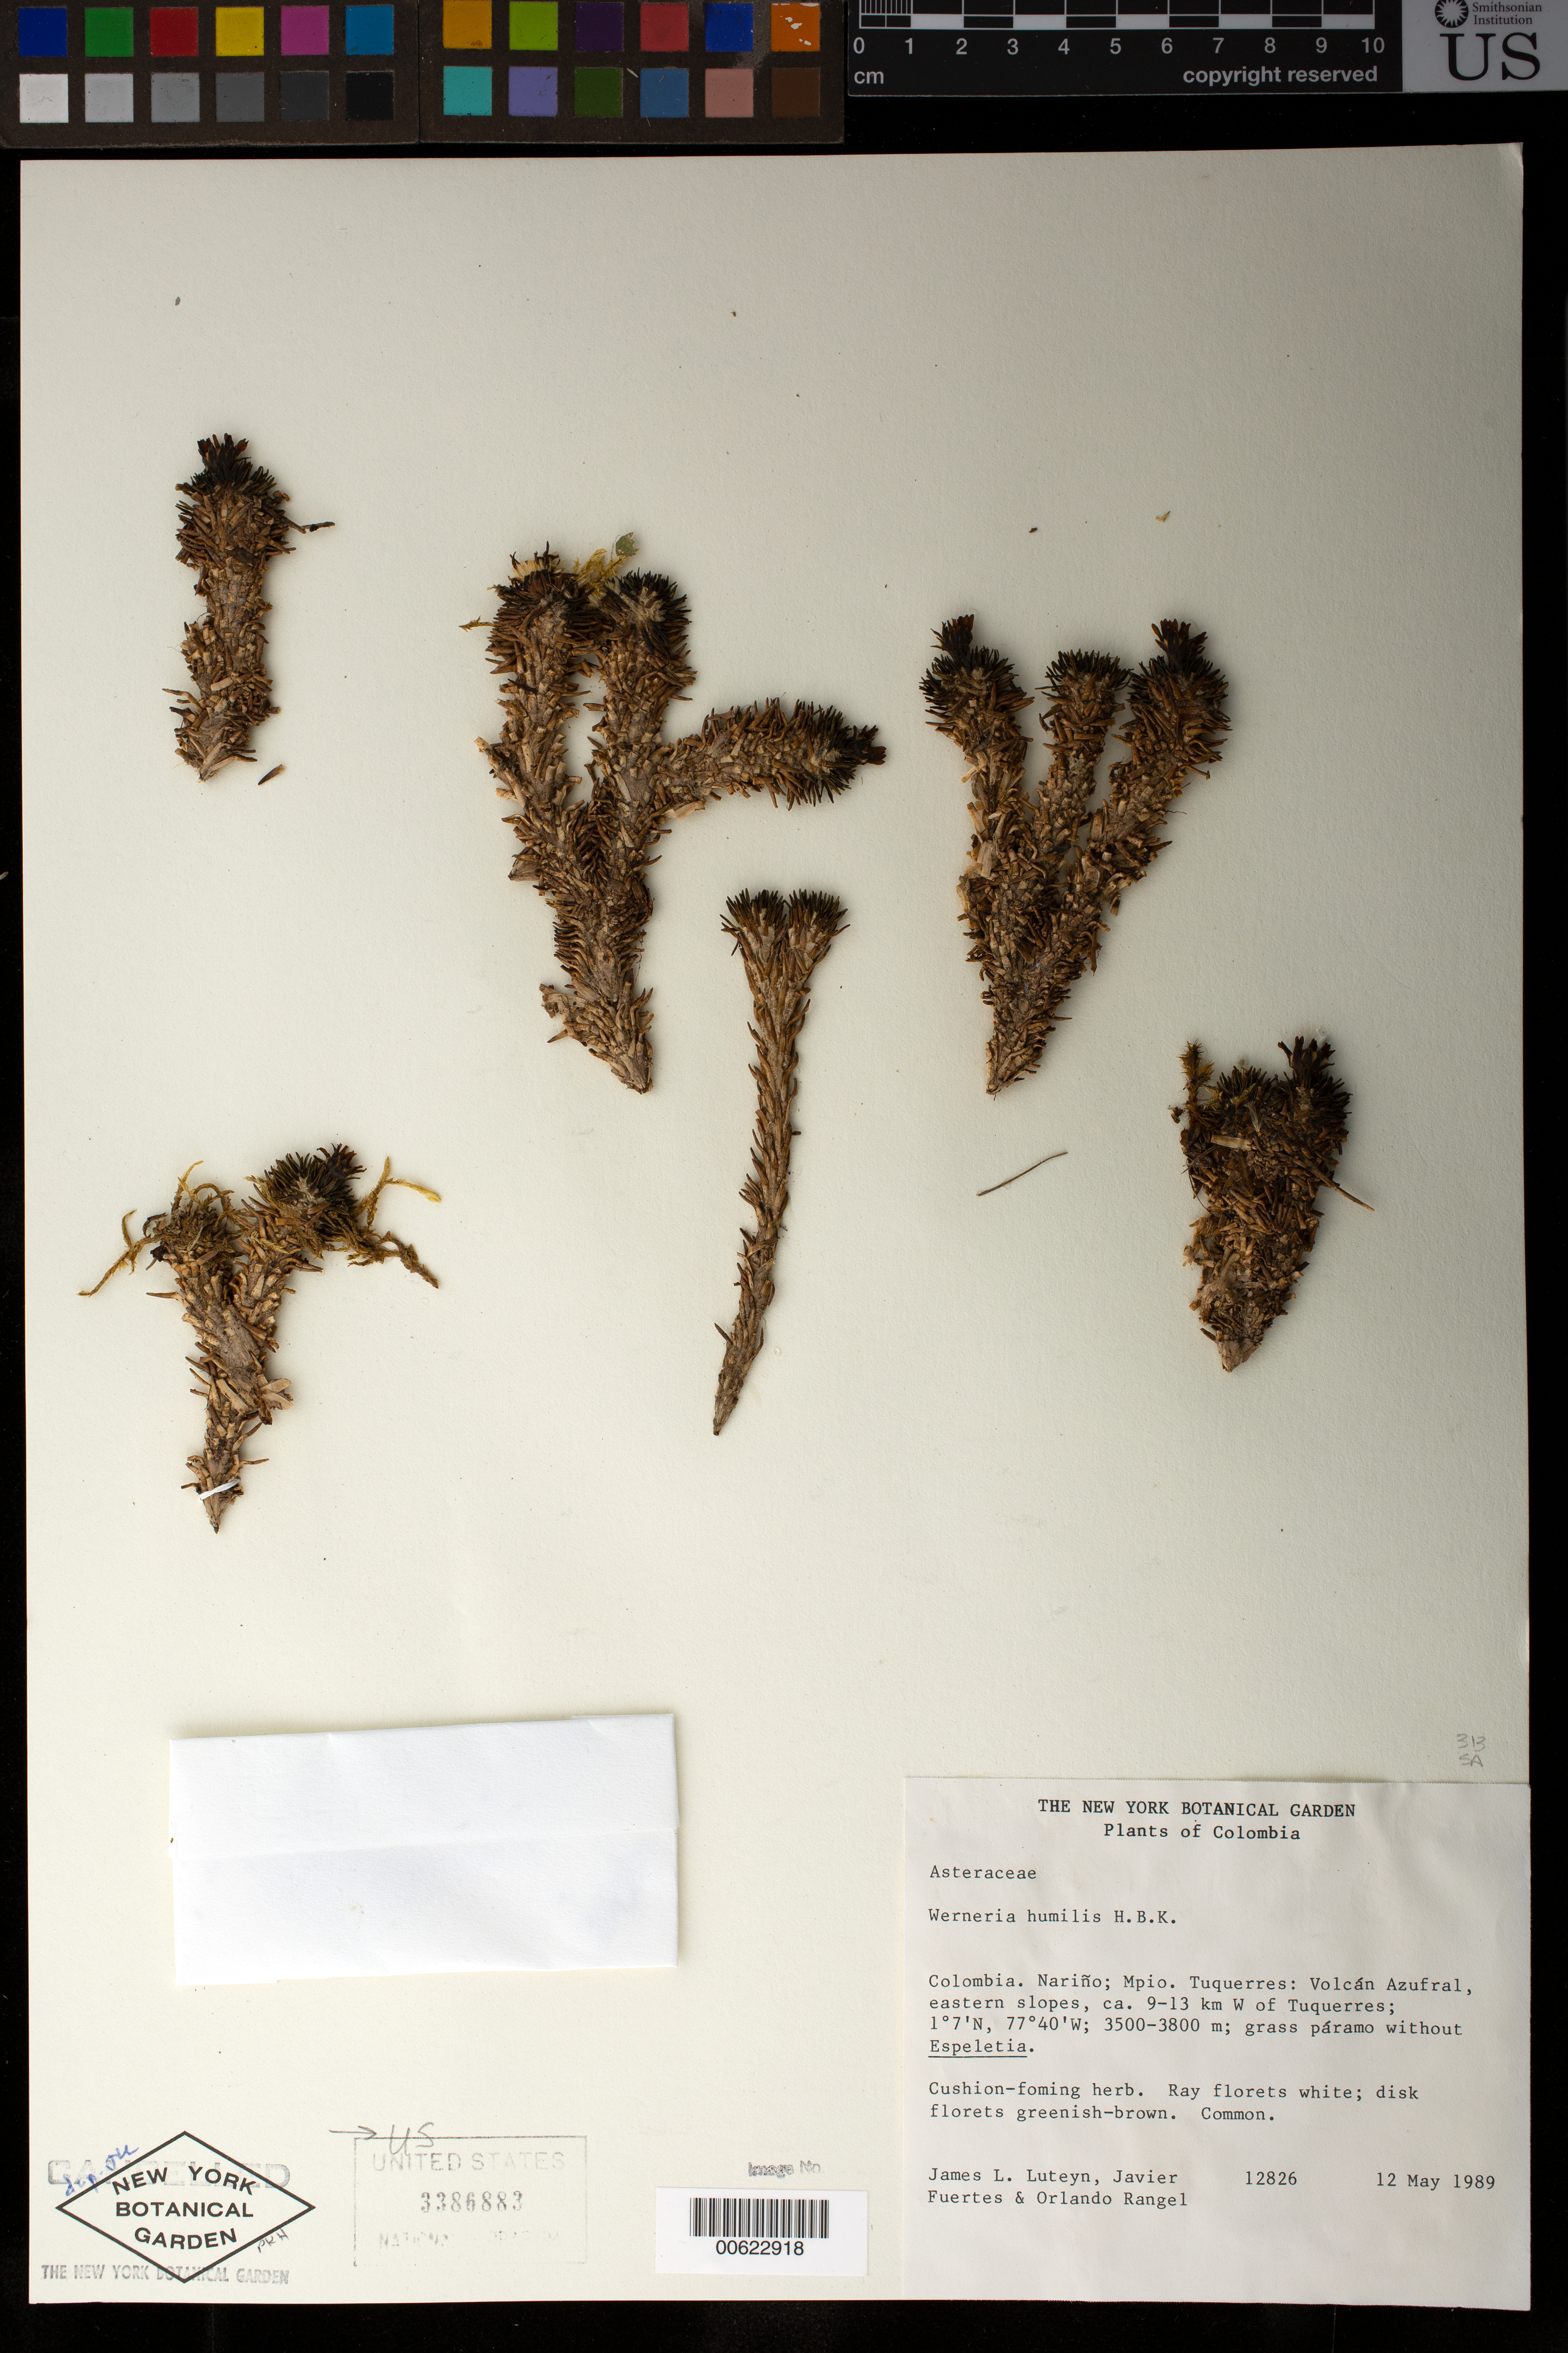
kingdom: Plantae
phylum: Tracheophyta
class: Magnoliopsida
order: Asterales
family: Asteraceae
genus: Xenophyllum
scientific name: Xenophyllum humile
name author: (Kunth) V.A. Funk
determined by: Funk, Vicki A., (BOT), Smithsonian Institution - National Museum of Natural History (UNITED STATES)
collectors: J. L. Luteyn, J. Fuertes & O. Rangel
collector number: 12826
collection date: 1989-05-12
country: Colombia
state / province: Nariño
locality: Mpio. Tuquerres: Volcán Azufral, eastern slopes, ca. 9-13 km W of Tuquerres.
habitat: Grass paramo without Espeletia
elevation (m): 3500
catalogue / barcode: US 3386883